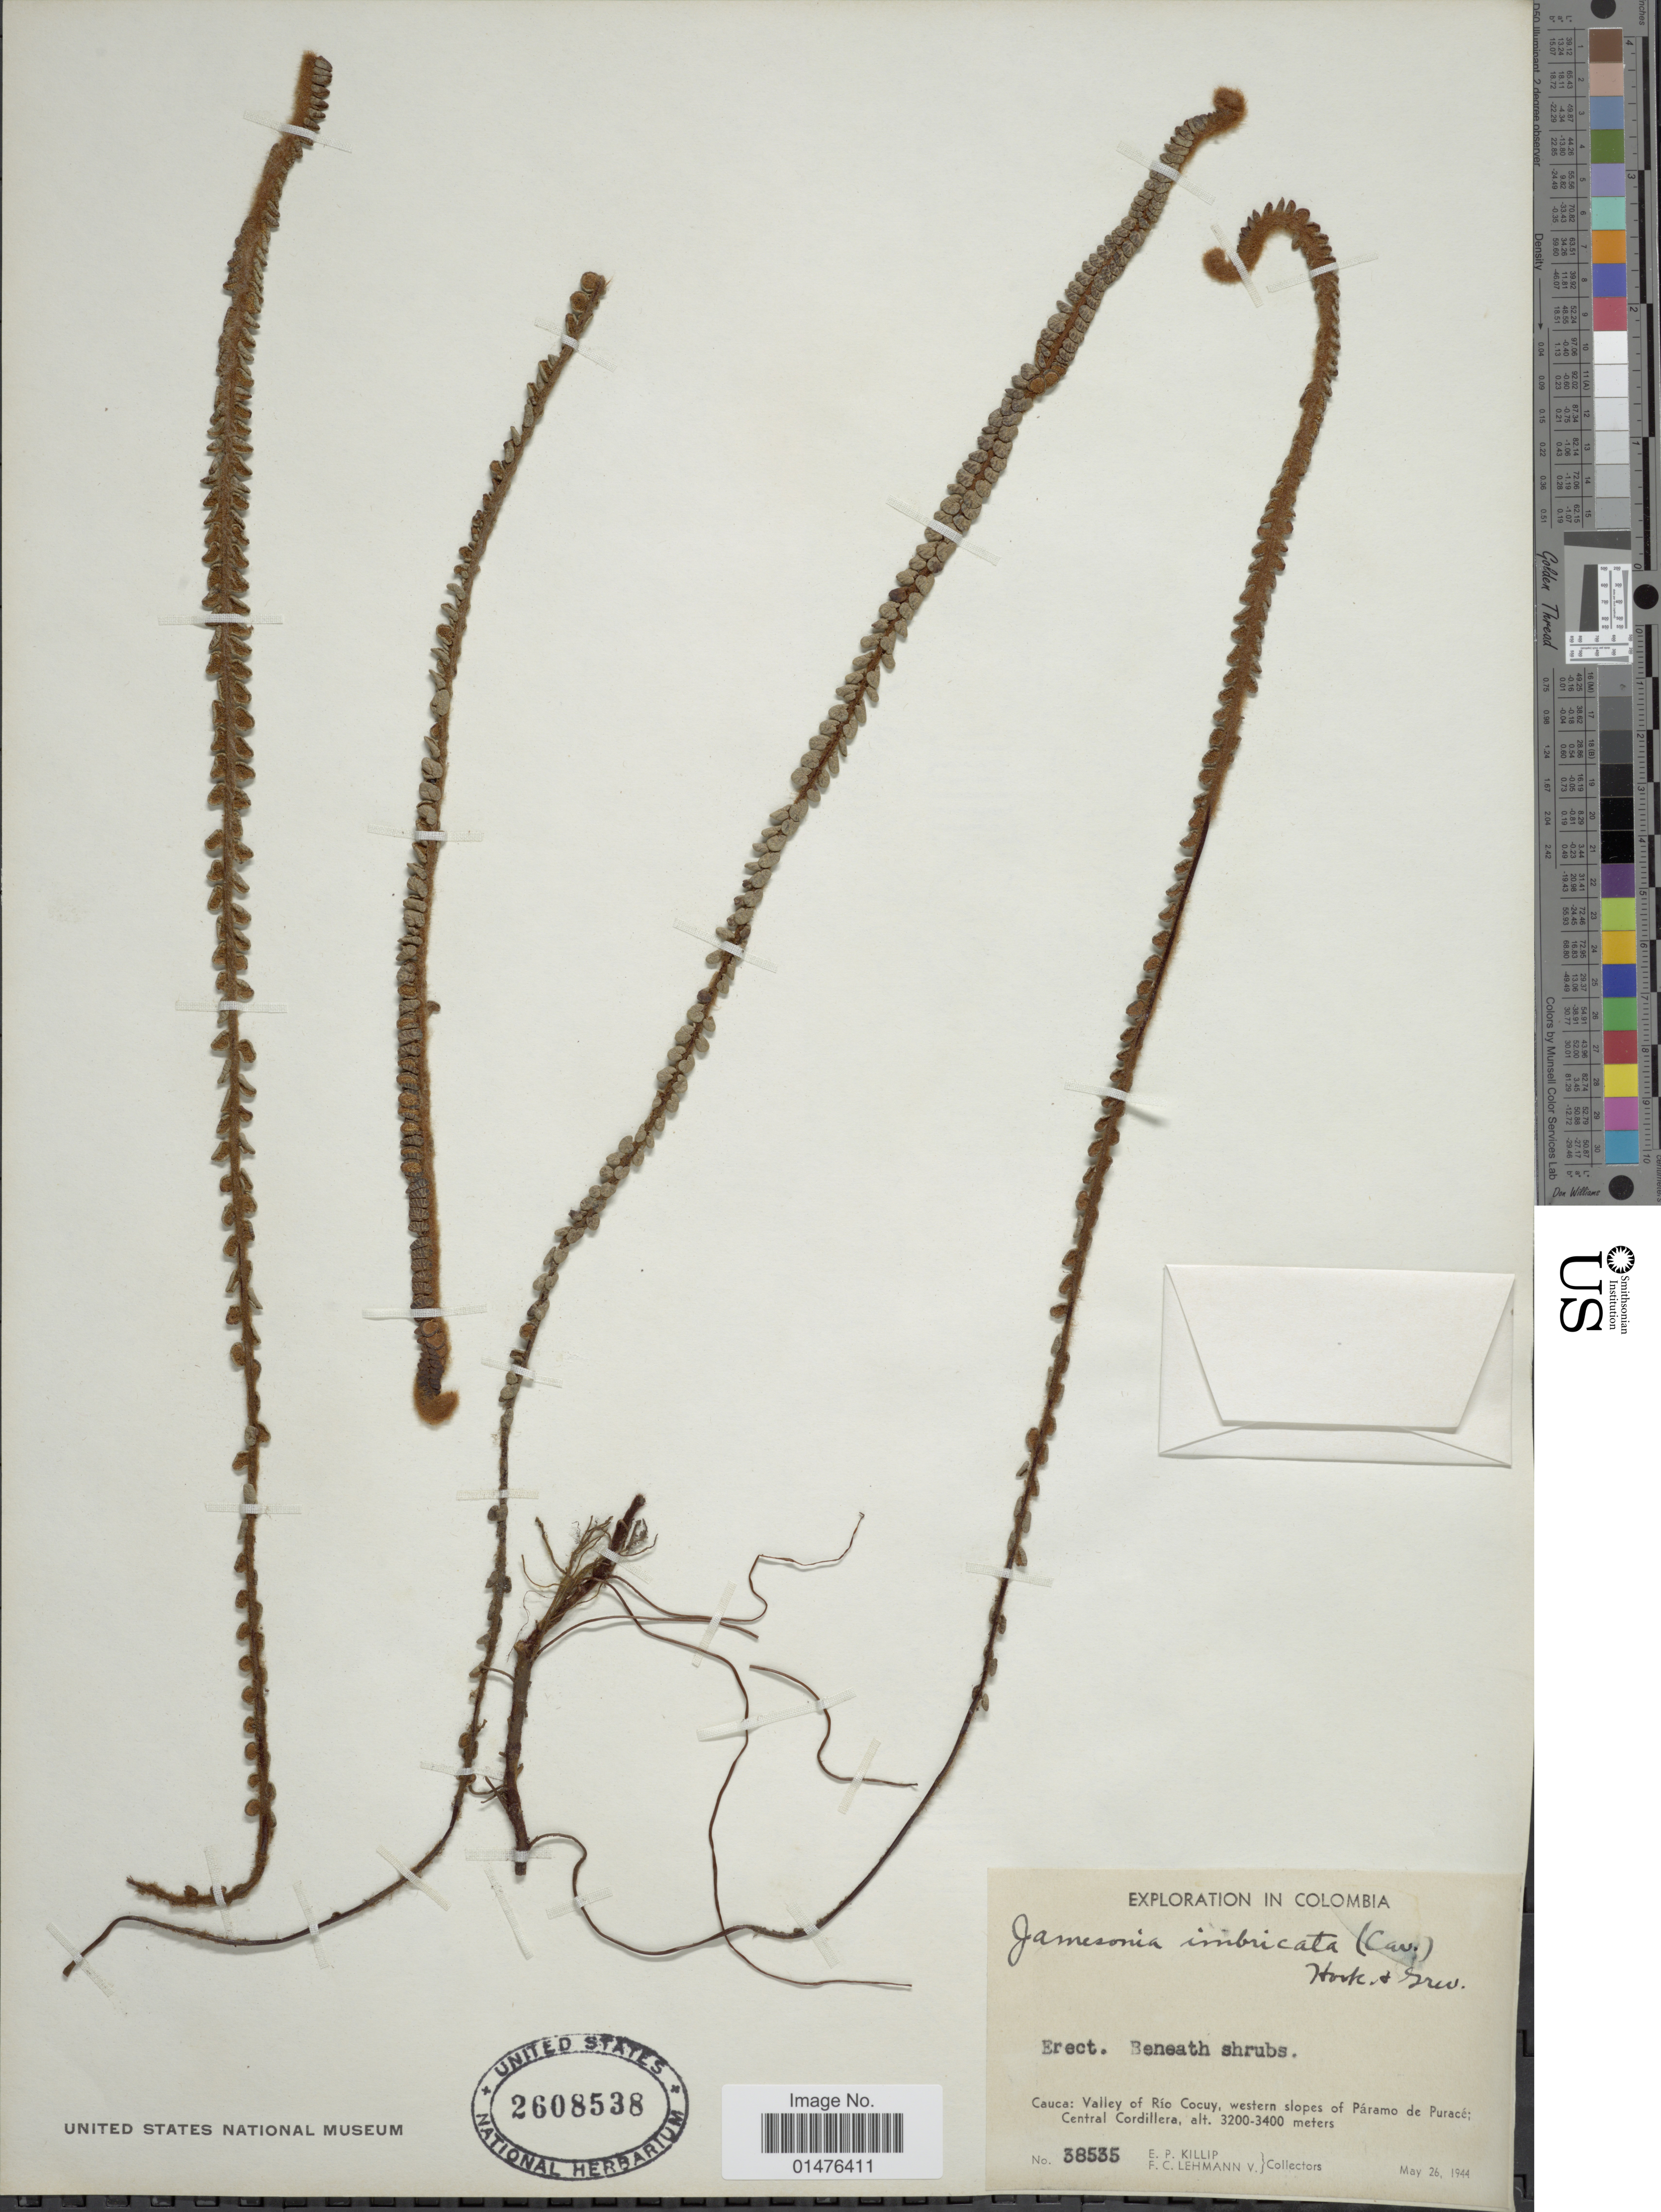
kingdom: Plantae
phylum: Tracheophyta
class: Polypodiopsida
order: Polypodiales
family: Pteridaceae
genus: Jamesonia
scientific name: Jamesonia imbricata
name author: (Sw.) Hook. & Grev.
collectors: E. P. Killip & F. Lehmann v.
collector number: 38535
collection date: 1944-05-26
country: Colombia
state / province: Cauca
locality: Valley of Río Cocuy, western slopes of Páramo de Puracé: Central Cordillera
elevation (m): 3200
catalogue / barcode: US 2608538